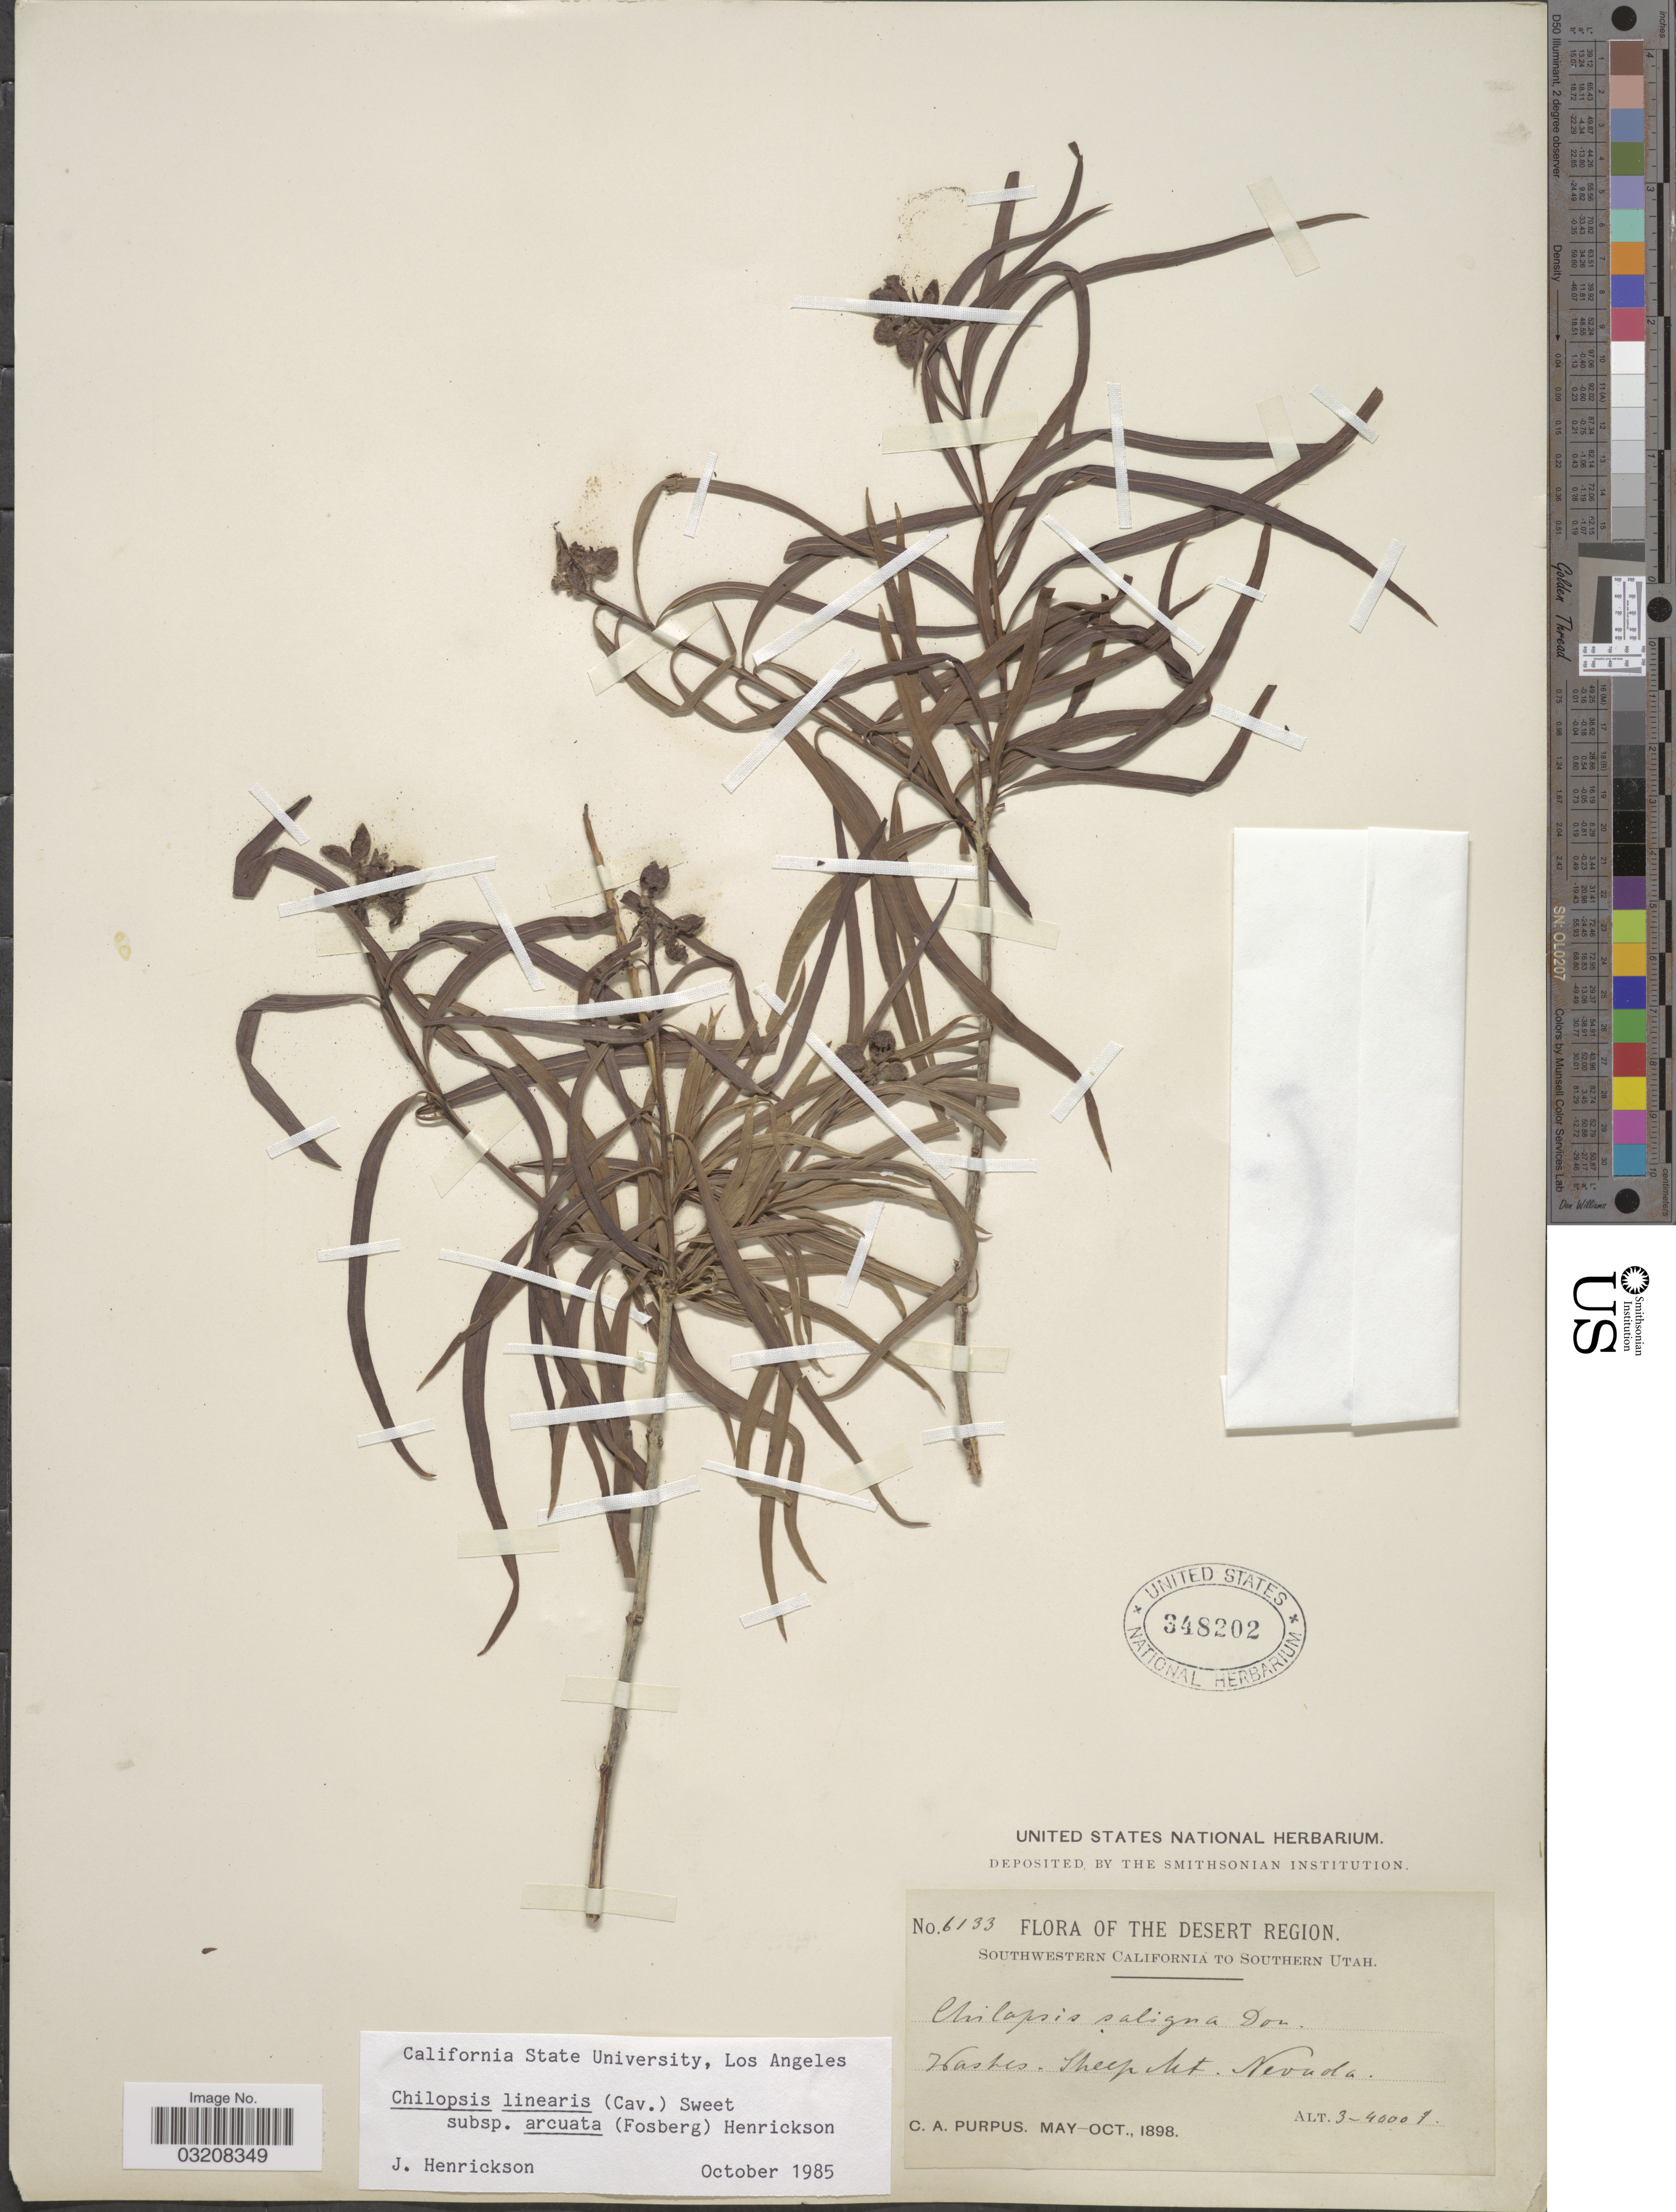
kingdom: Plantae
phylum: Tracheophyta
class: Magnoliopsida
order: Lamiales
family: Bignoniaceae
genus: Chilopsis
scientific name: Chilopsis linearis subsp. arcuata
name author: (Fosberg) Henrickson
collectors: C. A. Purpus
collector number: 6133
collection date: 1898-05/1898-10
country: United States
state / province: Nevada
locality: Desert Region. Washes. Sheep Mt.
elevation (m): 914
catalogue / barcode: US 348202